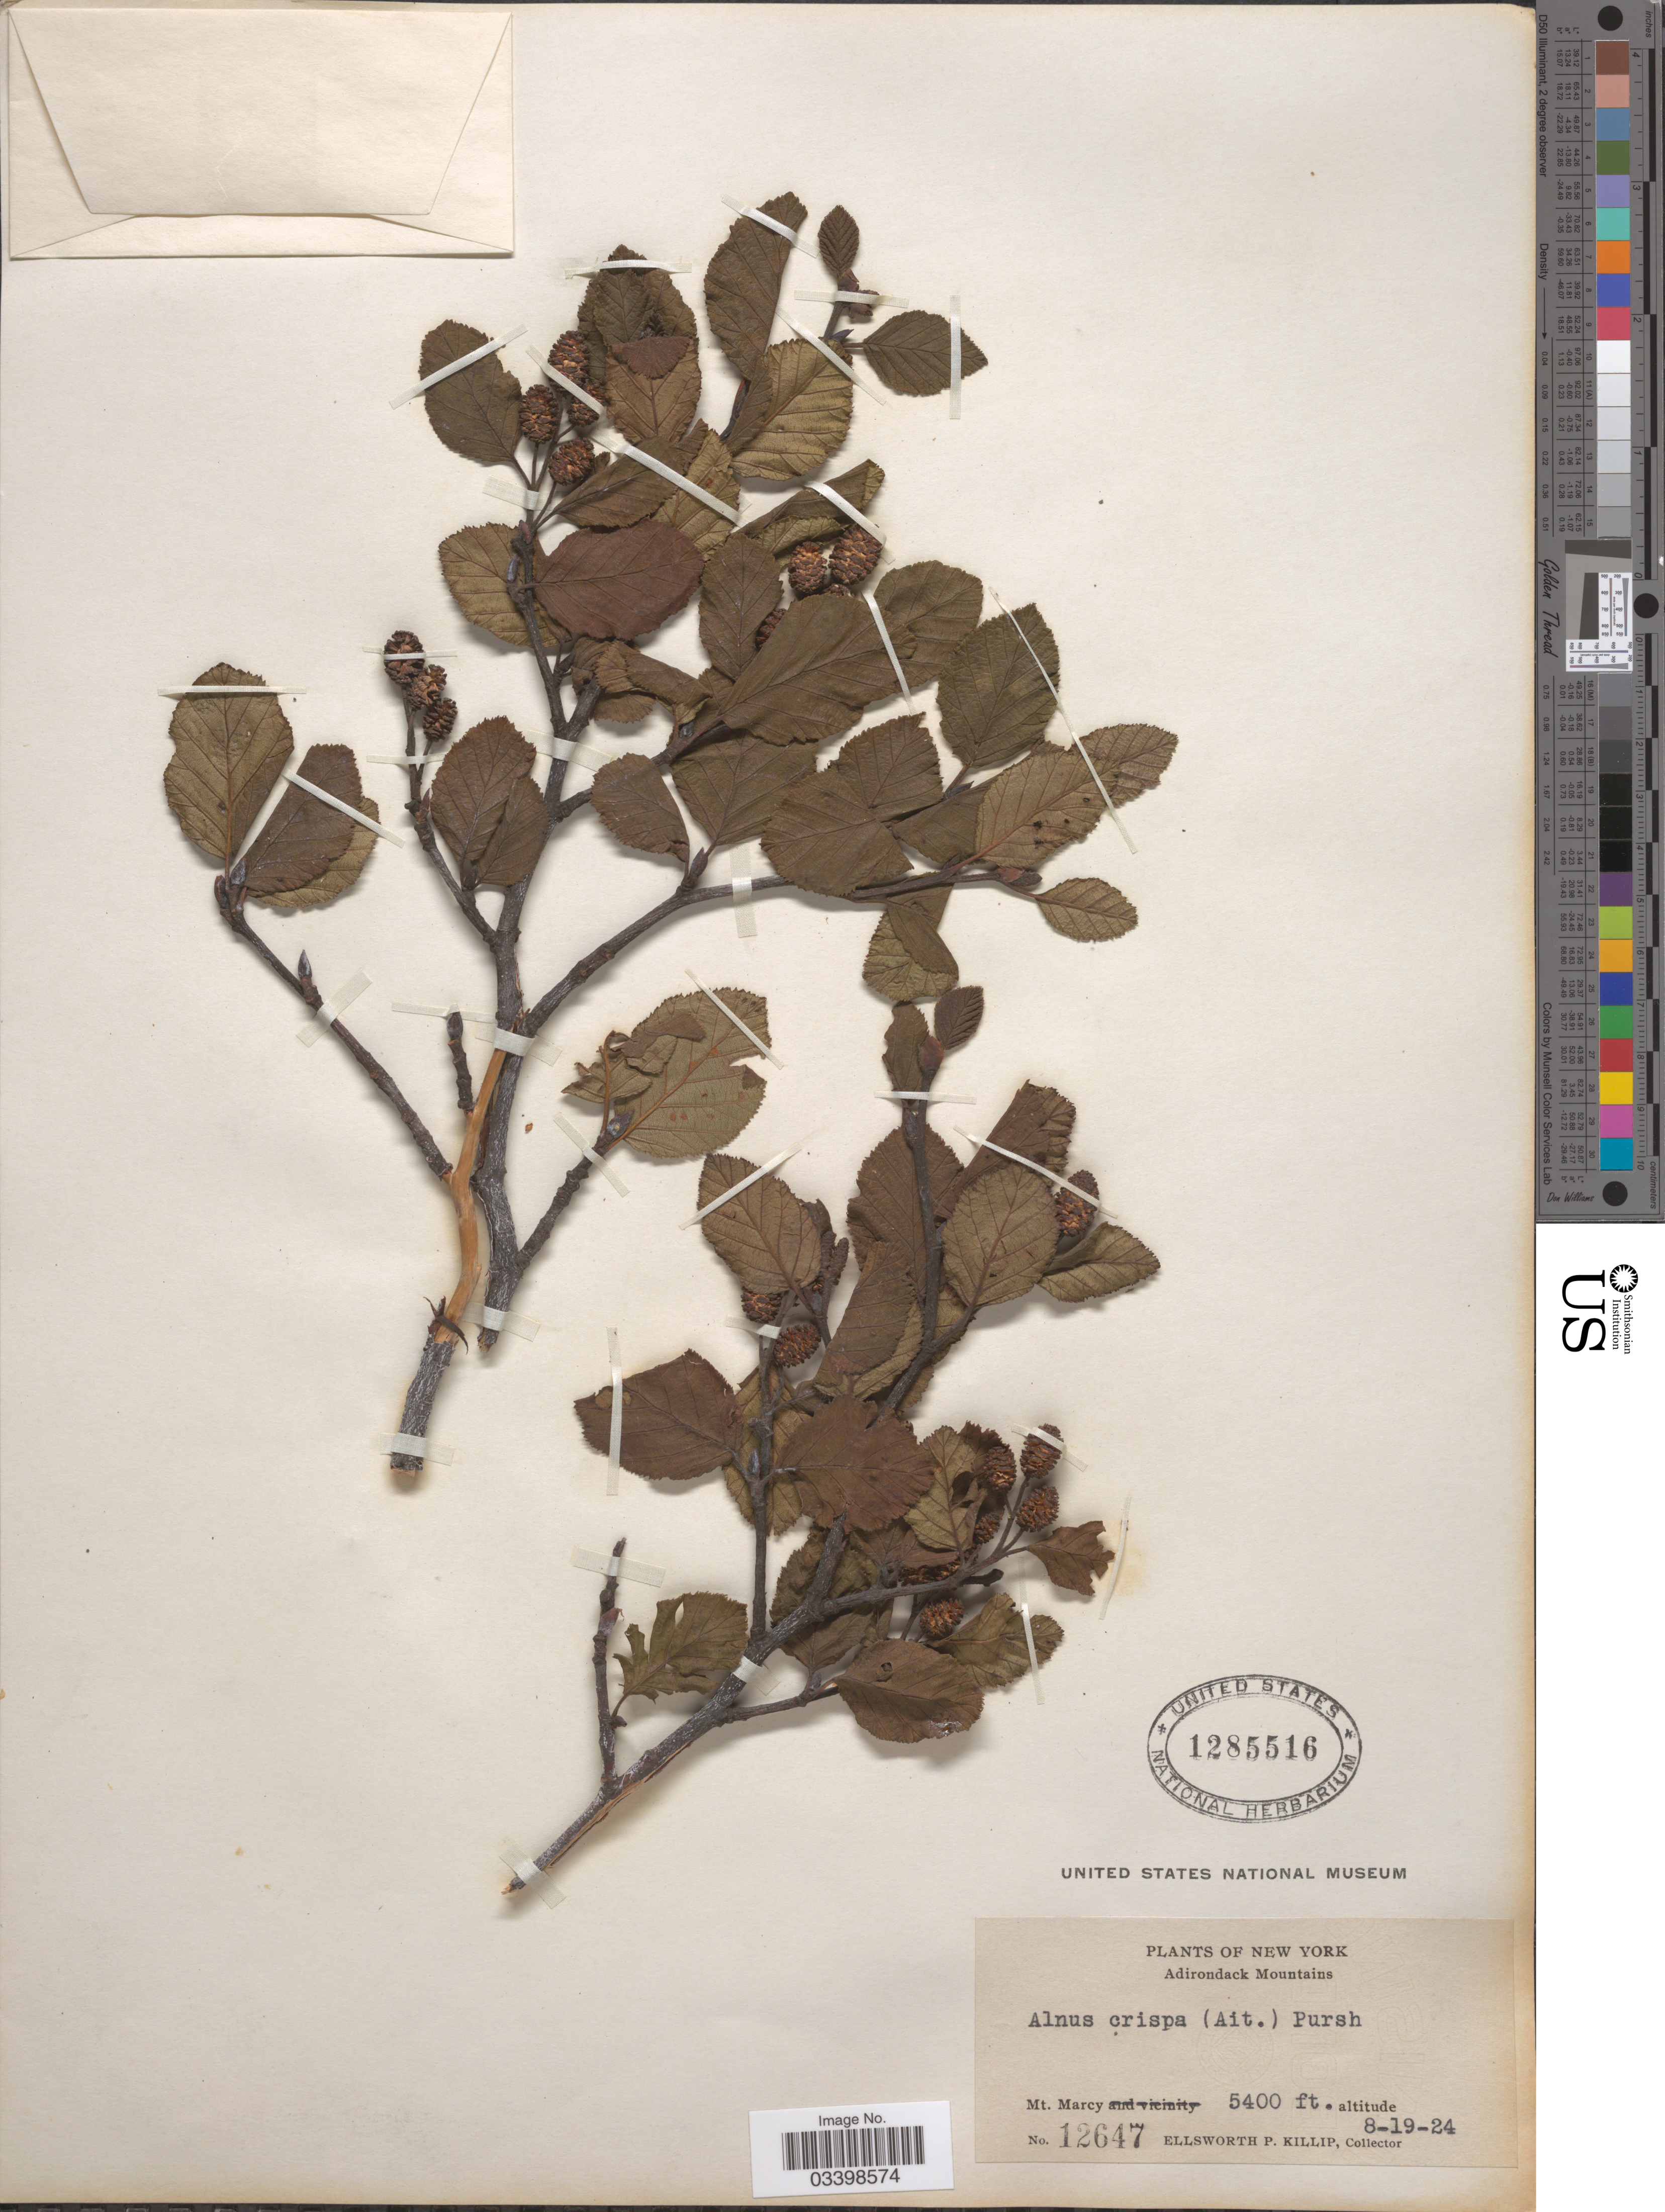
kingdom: Plantae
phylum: Tracheophyta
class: Magnoliopsida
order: Fagales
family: Betulaceae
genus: Alnus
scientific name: Alnus viridis subsp. crispa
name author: (Aiton) Turrill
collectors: E. P. Killip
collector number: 12647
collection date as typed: Transcribed d/m/y: 19/8/24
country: United States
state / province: New York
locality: Adirondack Mountains. Mt. Marcy.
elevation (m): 1646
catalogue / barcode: US 1285516